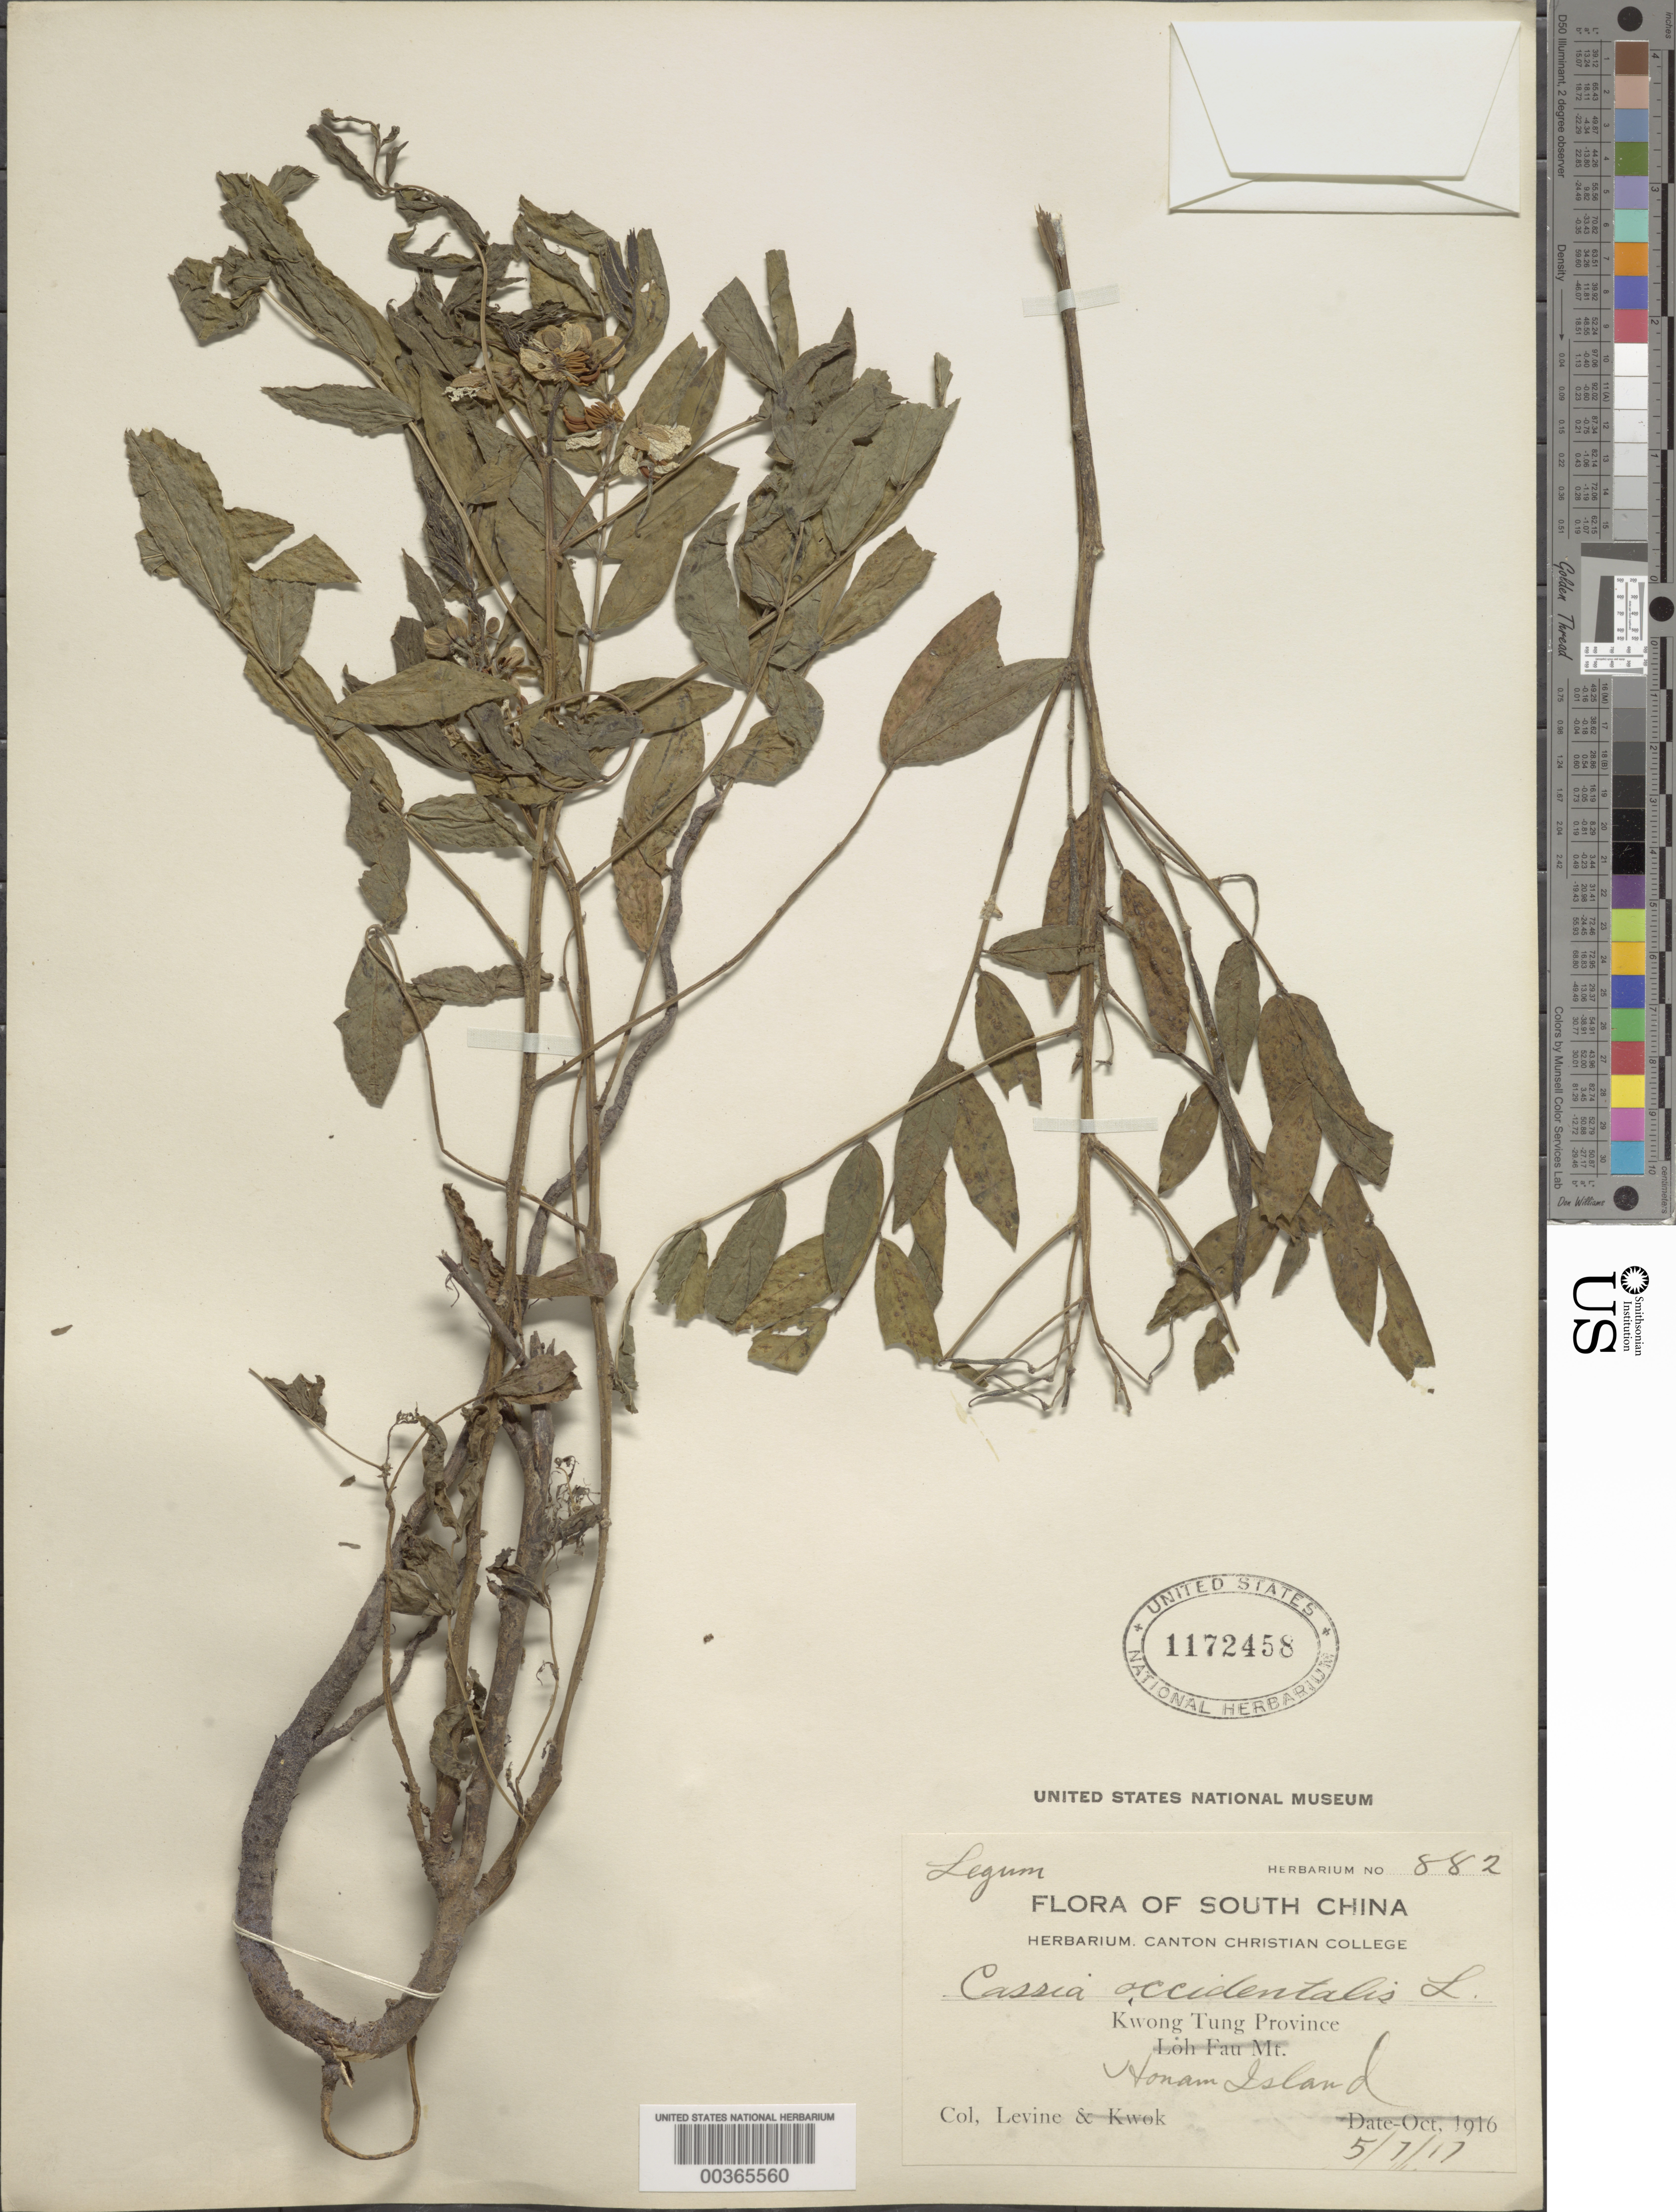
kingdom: Plantae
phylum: Tracheophyta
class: Magnoliopsida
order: Fabales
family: Fabaceae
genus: Senna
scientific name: Senna occidentalis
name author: (L.) Link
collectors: C. O. Levine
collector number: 882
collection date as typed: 07 May 1917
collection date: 1917-05-07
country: China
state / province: Hainan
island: Hainan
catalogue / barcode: US 1172458